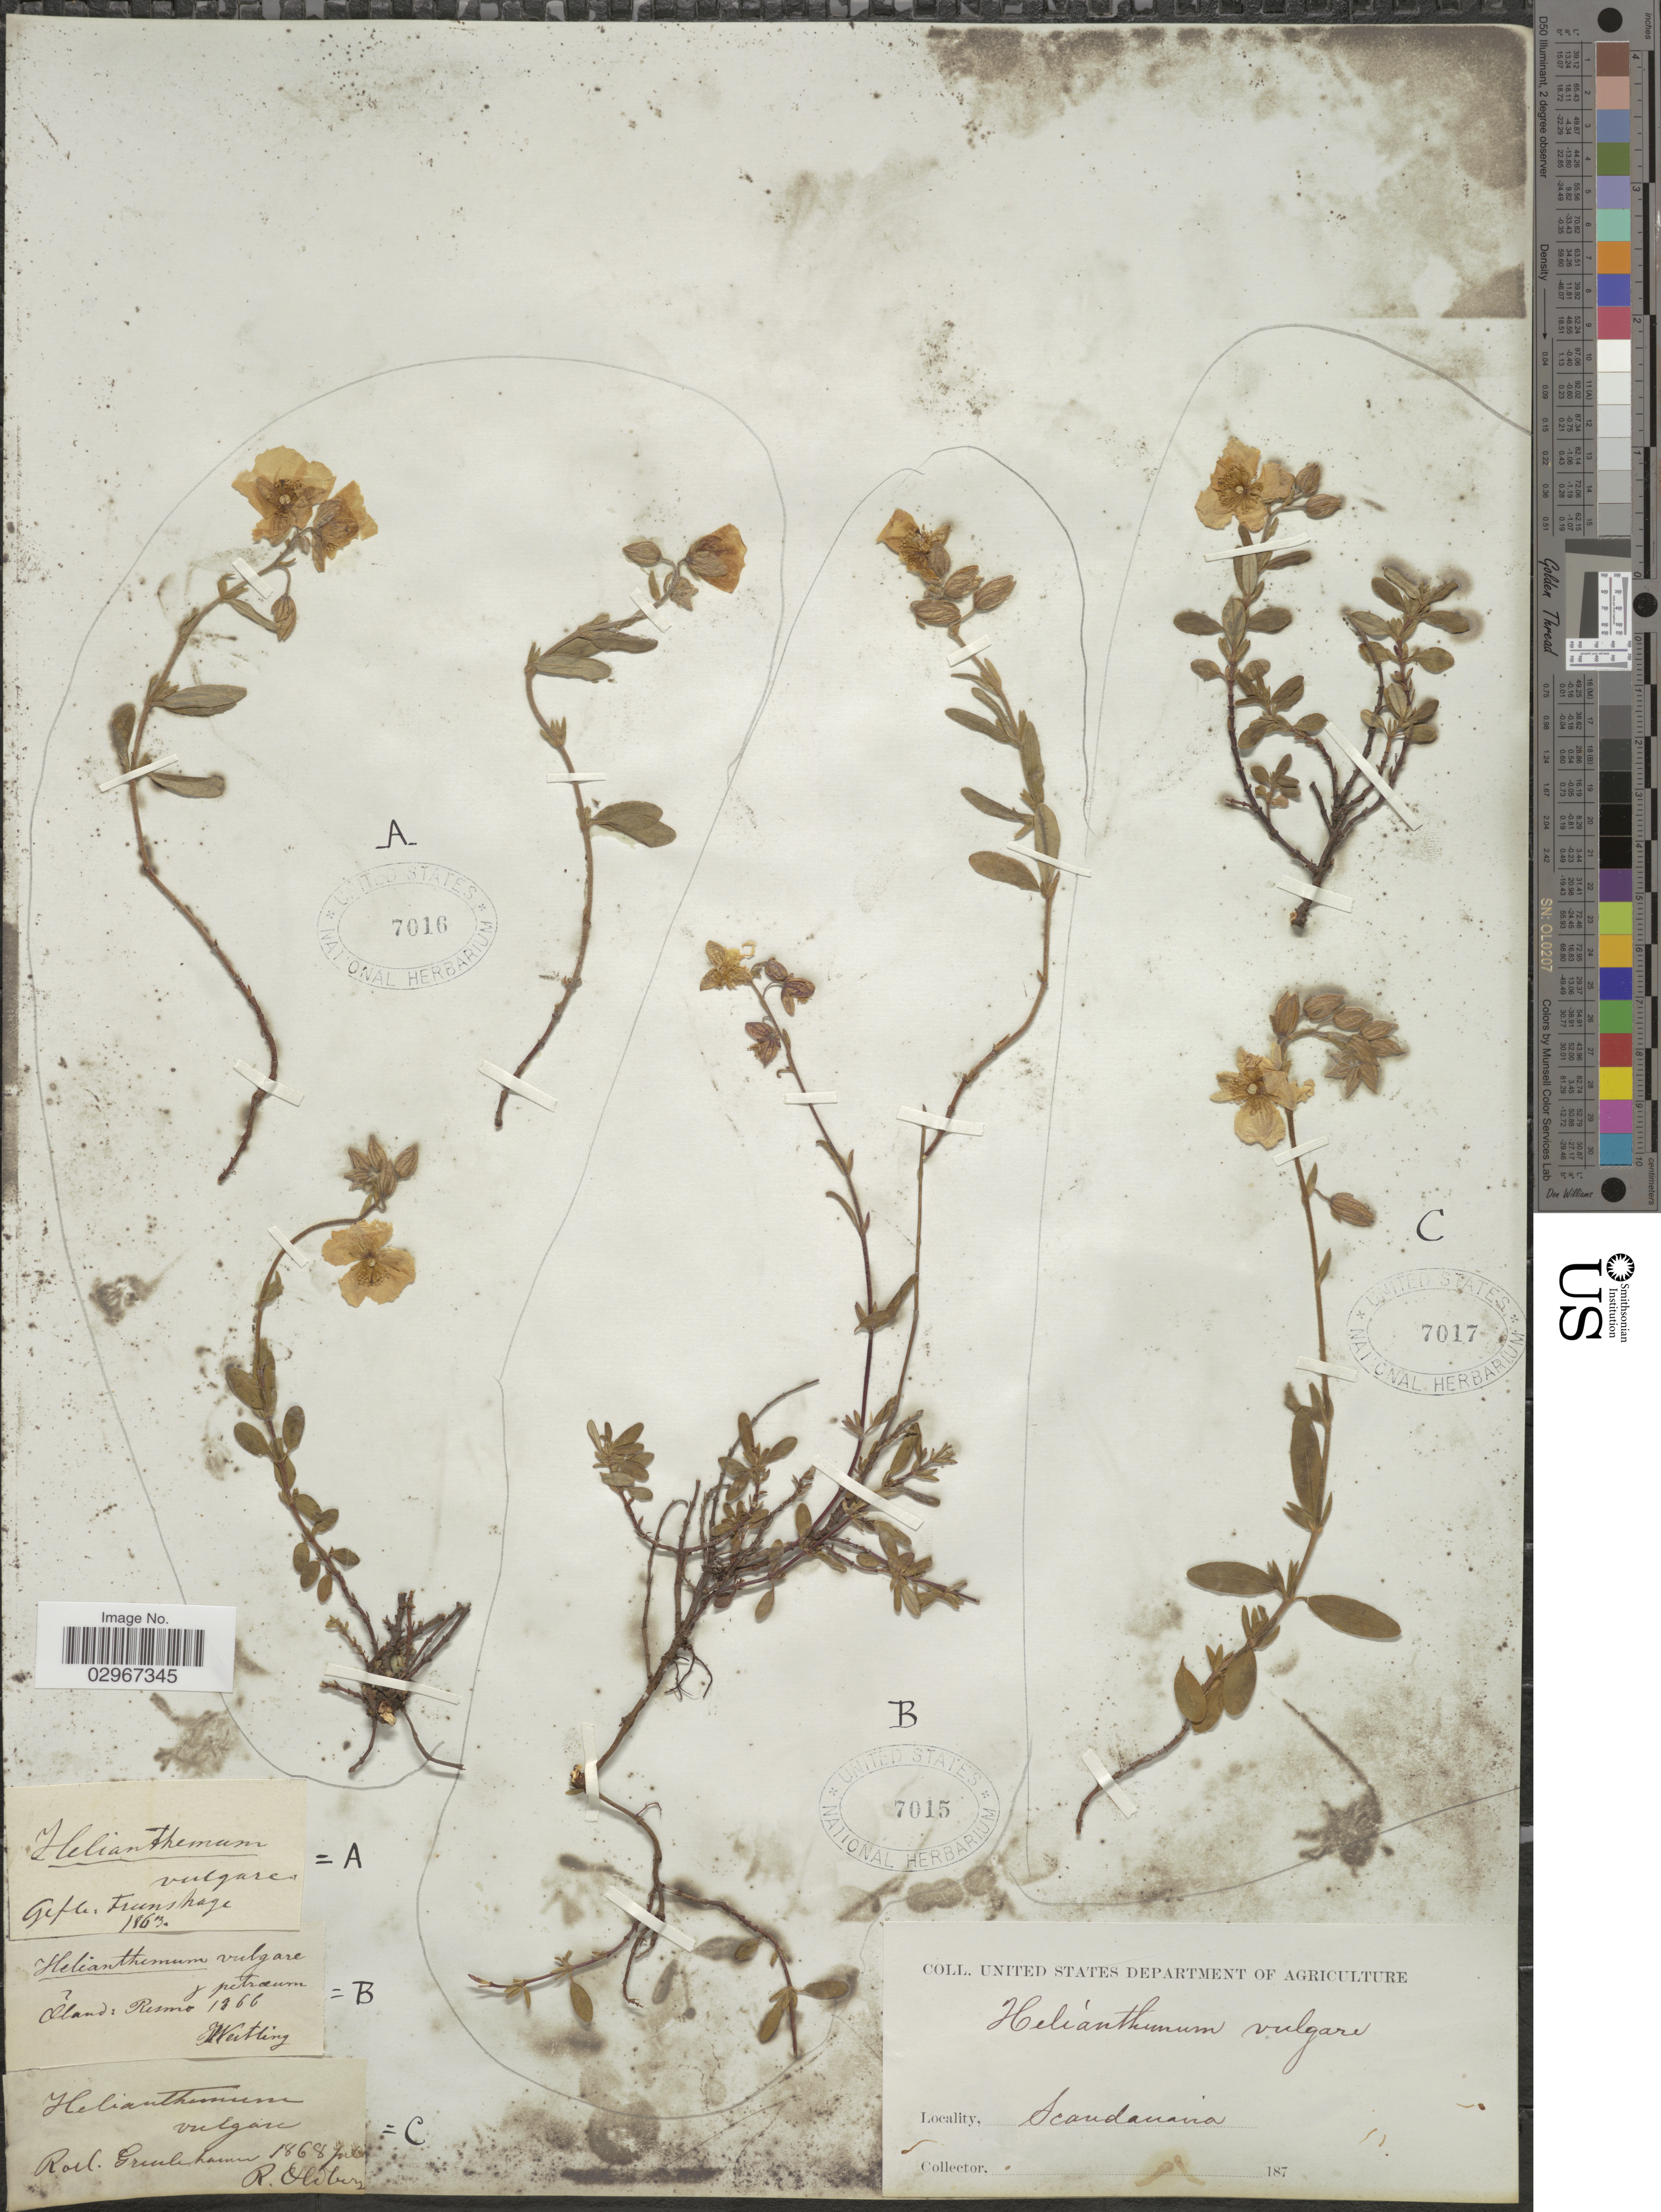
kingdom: Plantae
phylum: Tracheophyta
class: Magnoliopsida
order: Malvales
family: Cistaceae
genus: Helianthemum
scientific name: Helianthemum vulgare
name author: Gaertn.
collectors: R. Oldberg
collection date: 1868-07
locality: Rarl Grulehammen. [interpreted]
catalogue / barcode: US 7017-3